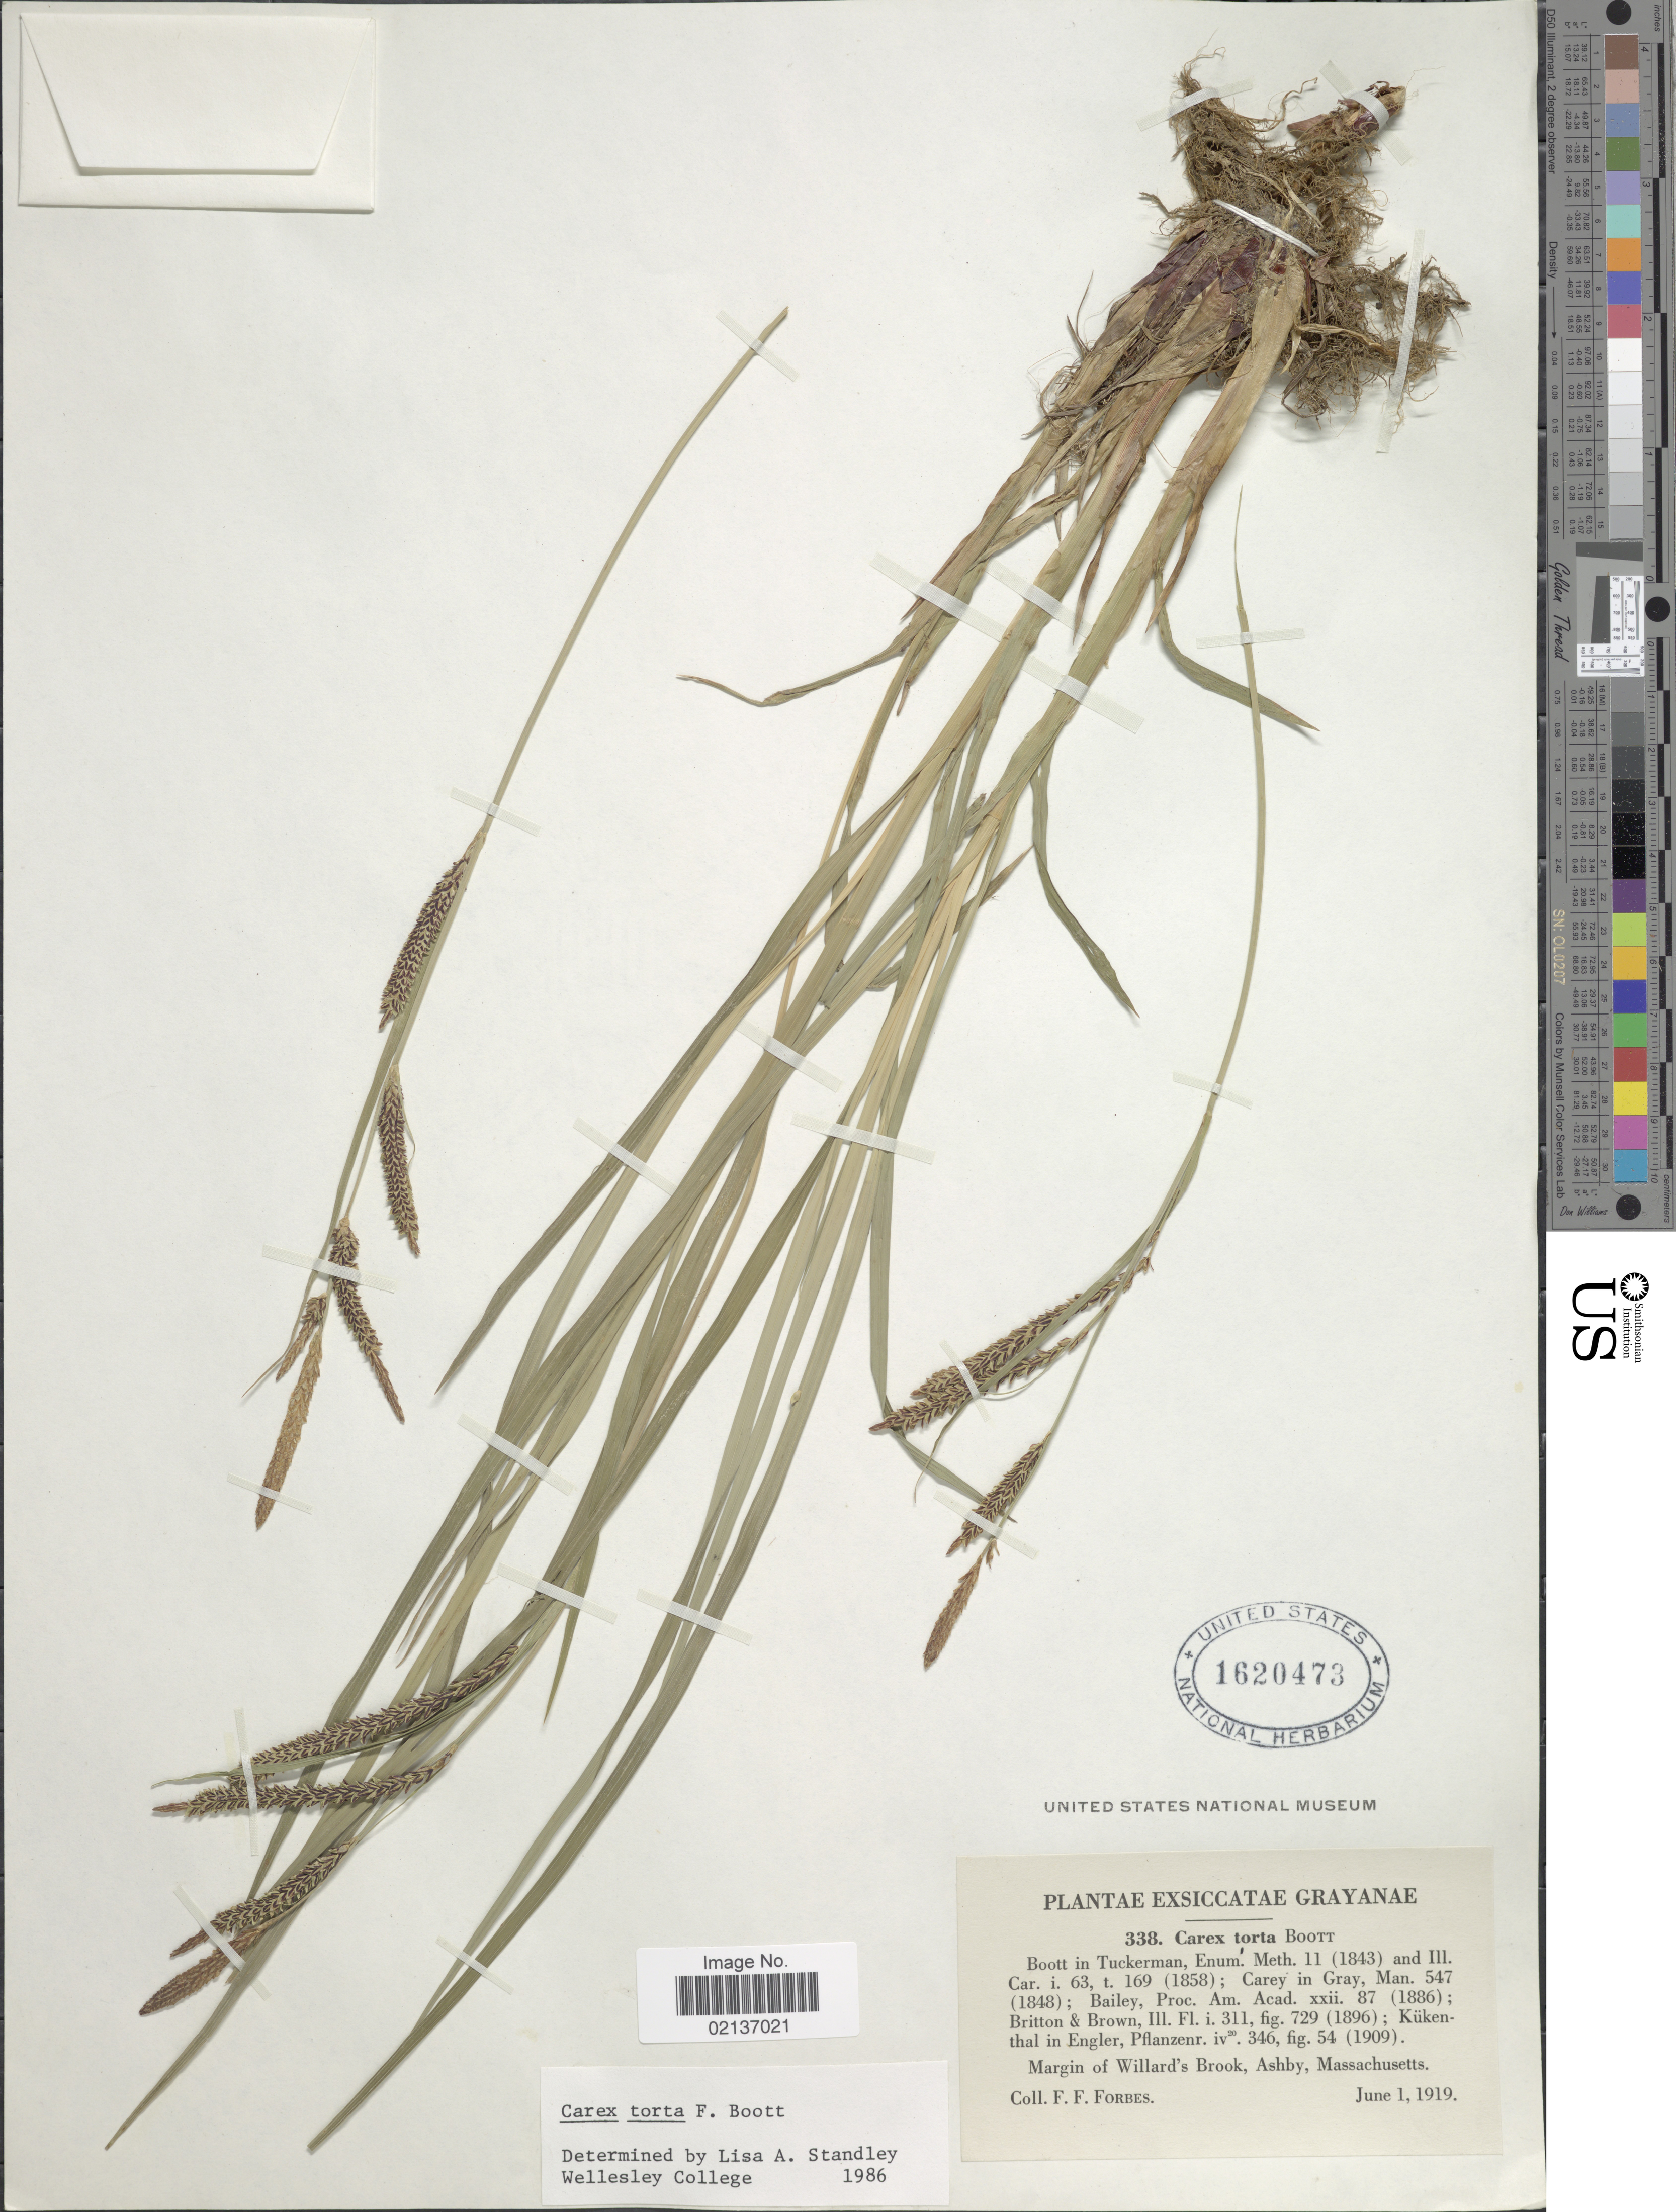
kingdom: Plantae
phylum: Tracheophyta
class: Liliopsida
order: Poales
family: Cyperaceae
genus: Carex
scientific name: Carex torta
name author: Boott ex Tuck.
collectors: F. Forbes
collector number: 338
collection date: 1919-06-01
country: United States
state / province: Massachusetts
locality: Grayanae, margin of Willard's Brook, Ashby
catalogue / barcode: US 1620473